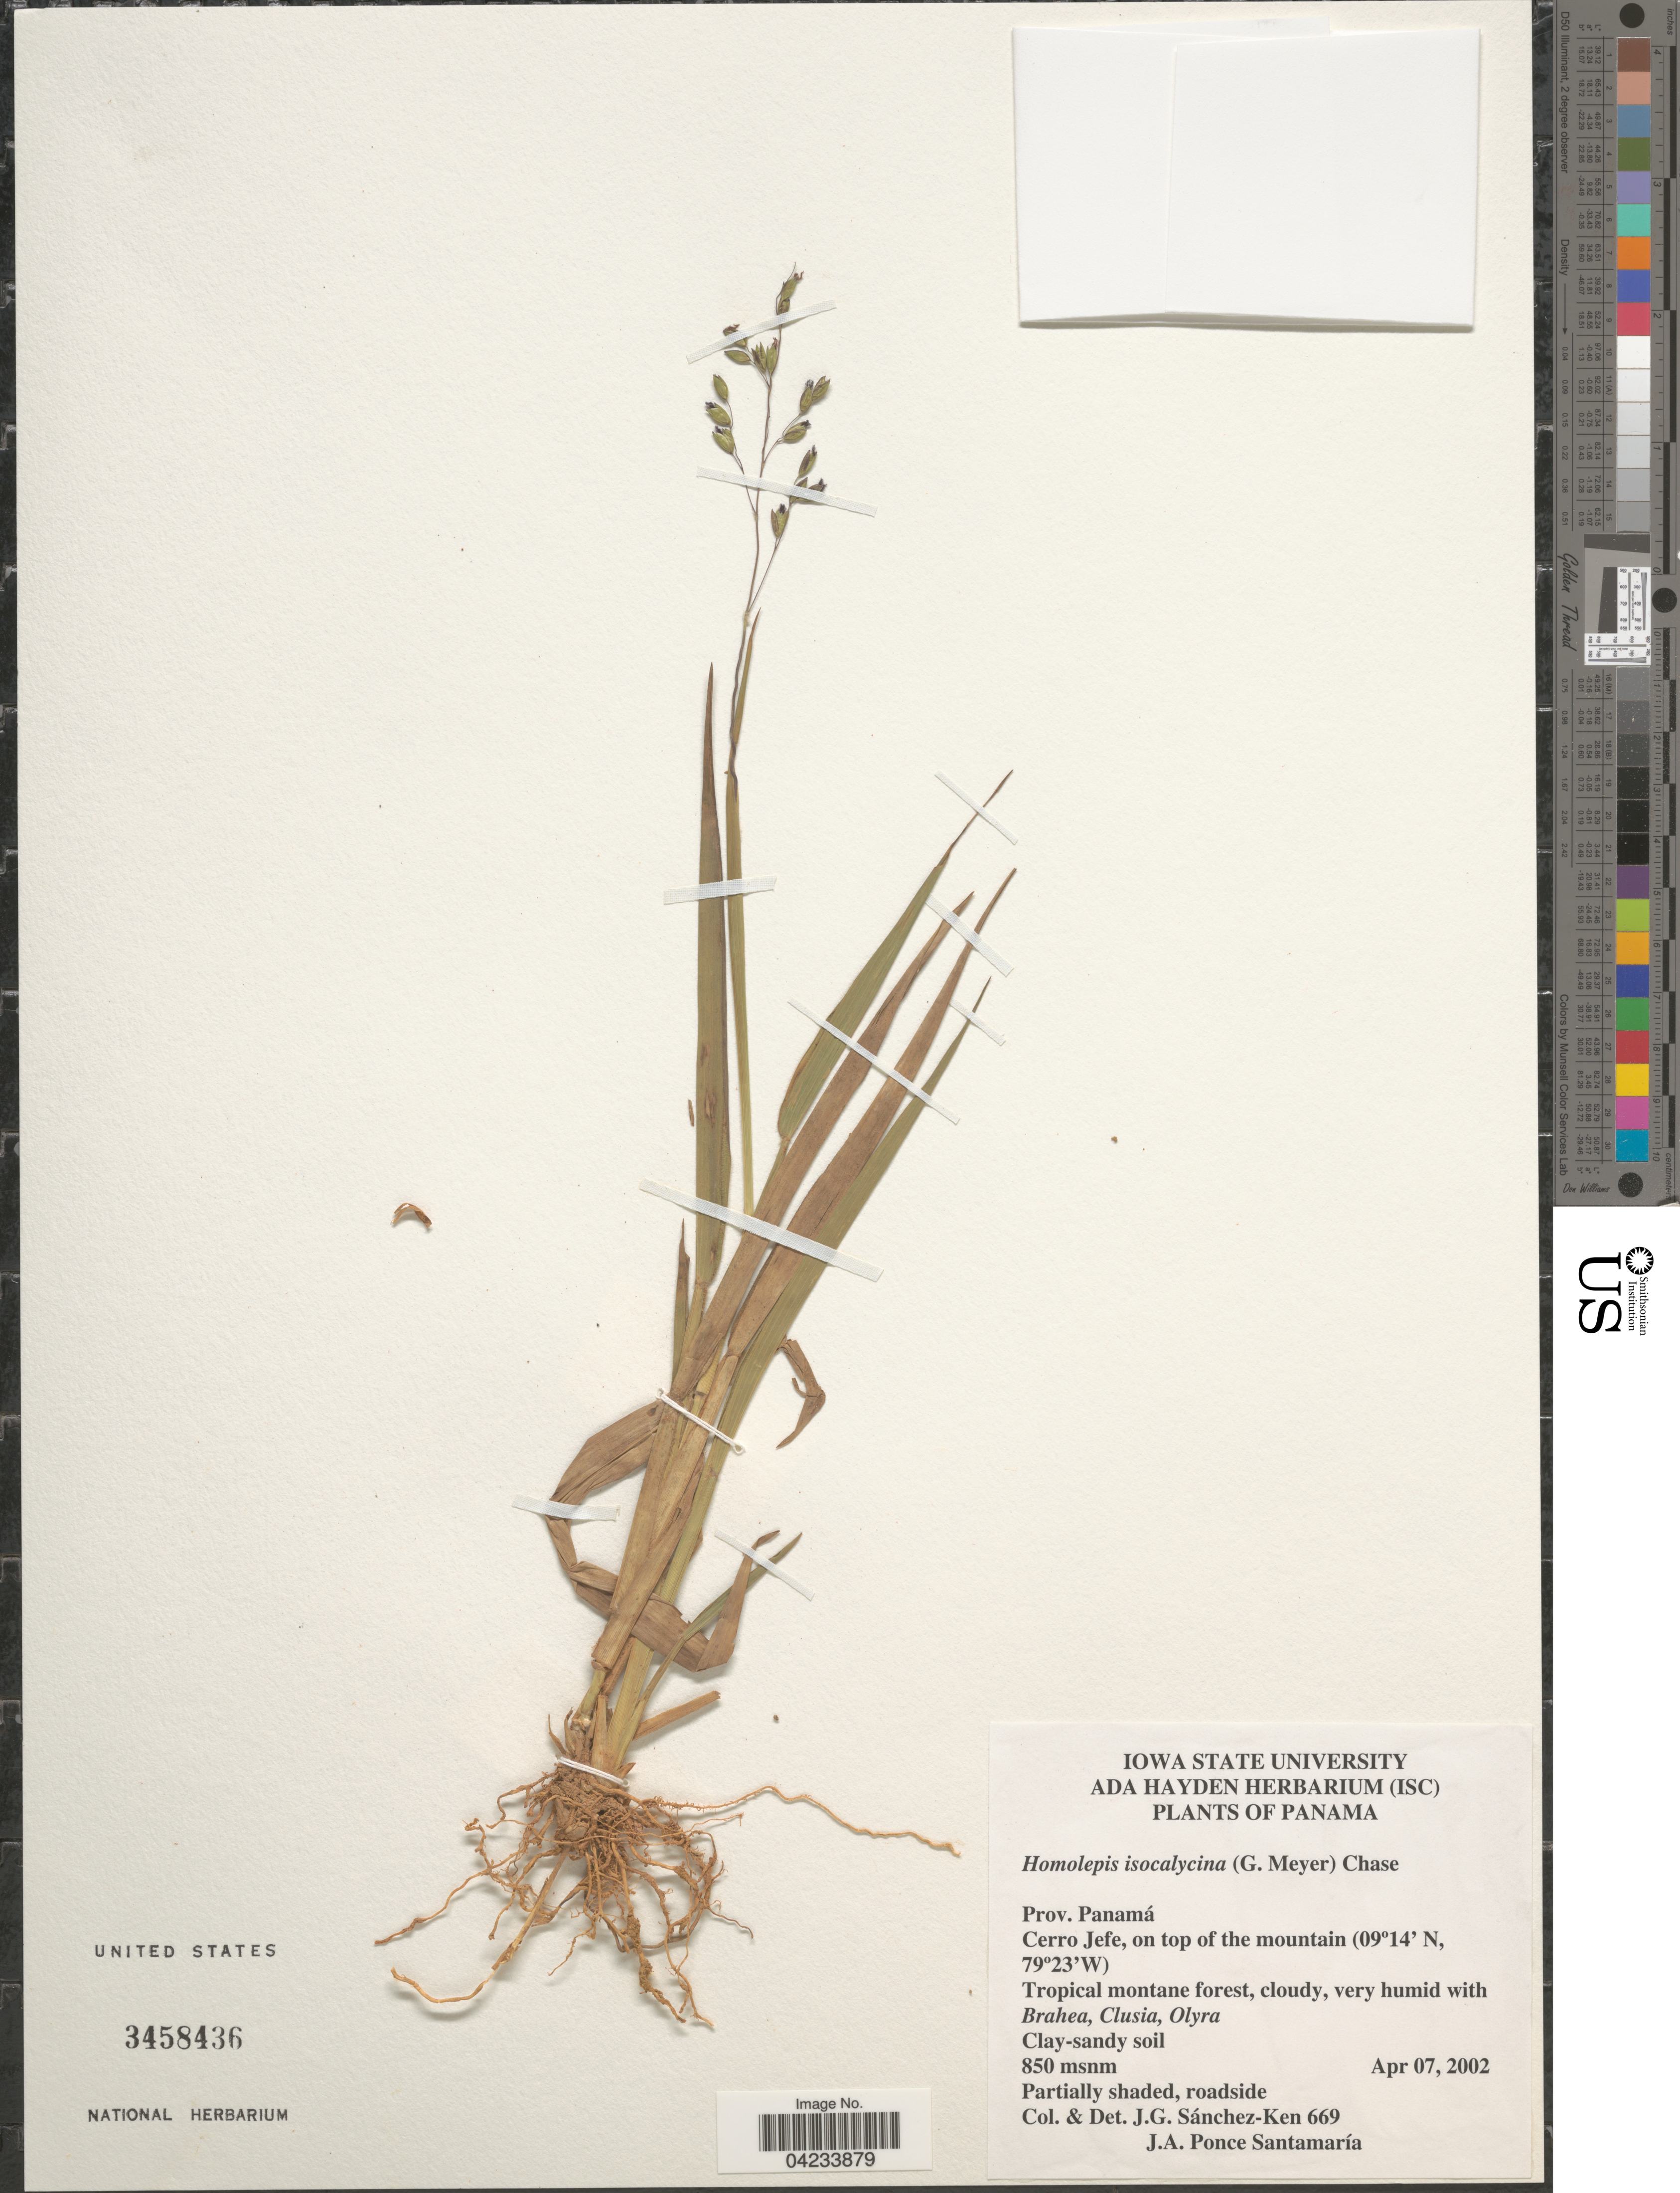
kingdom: Plantae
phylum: Tracheophyta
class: Liliopsida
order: Poales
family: Poaceae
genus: Homolepis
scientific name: Homolepis isocalycia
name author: (G. Mey.) Chase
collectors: J. G. Sánchez-Ken & J. Ponce Santamaria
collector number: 669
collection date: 2002-04-07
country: Panama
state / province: Panamá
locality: Prov. Panamá. Cerro Jefe, on top of the mountain.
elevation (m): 850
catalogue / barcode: US 3458436